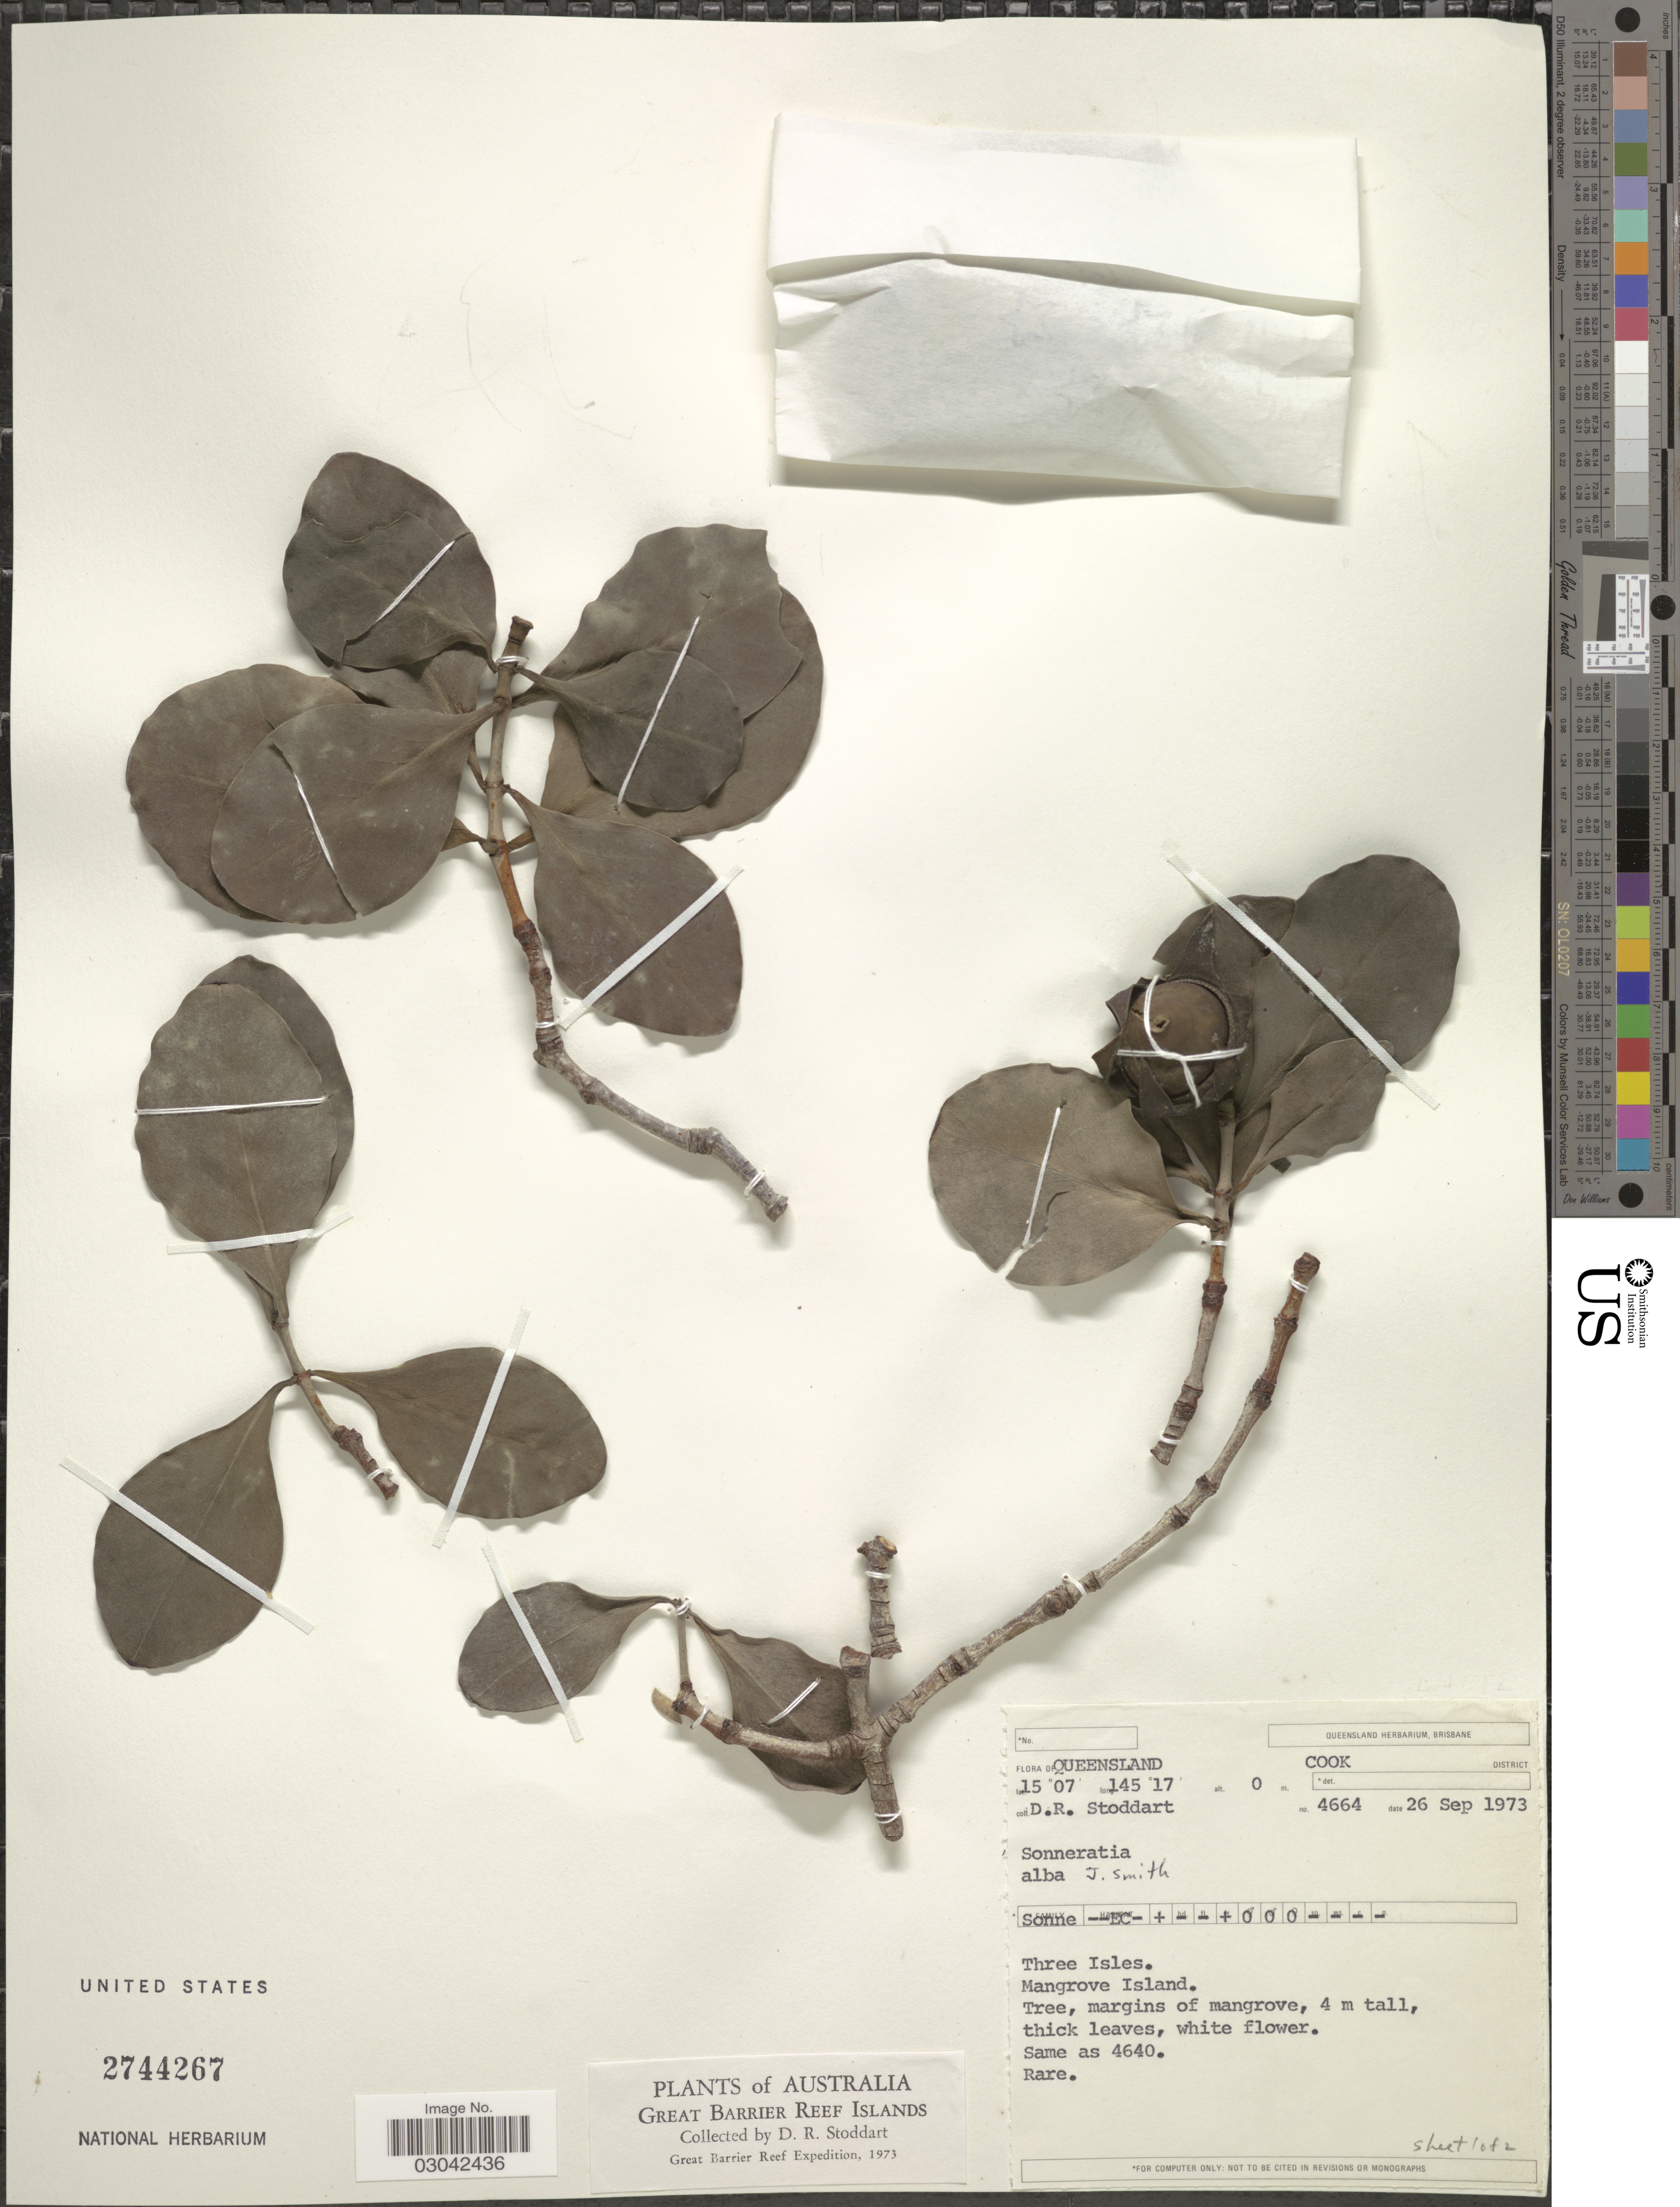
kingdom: Plantae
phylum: Tracheophyta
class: Magnoliopsida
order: Myrtales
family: Lythraceae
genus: Sonneratia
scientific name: Sonneratia alba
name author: Sm.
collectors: D. R. Stoddart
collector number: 4664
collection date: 1973-09-26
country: Australia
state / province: Queensland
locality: Cook District. Three Isles. Mangrove Island. Great Barrier Reef Islands.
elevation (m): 0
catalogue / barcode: US 4744267